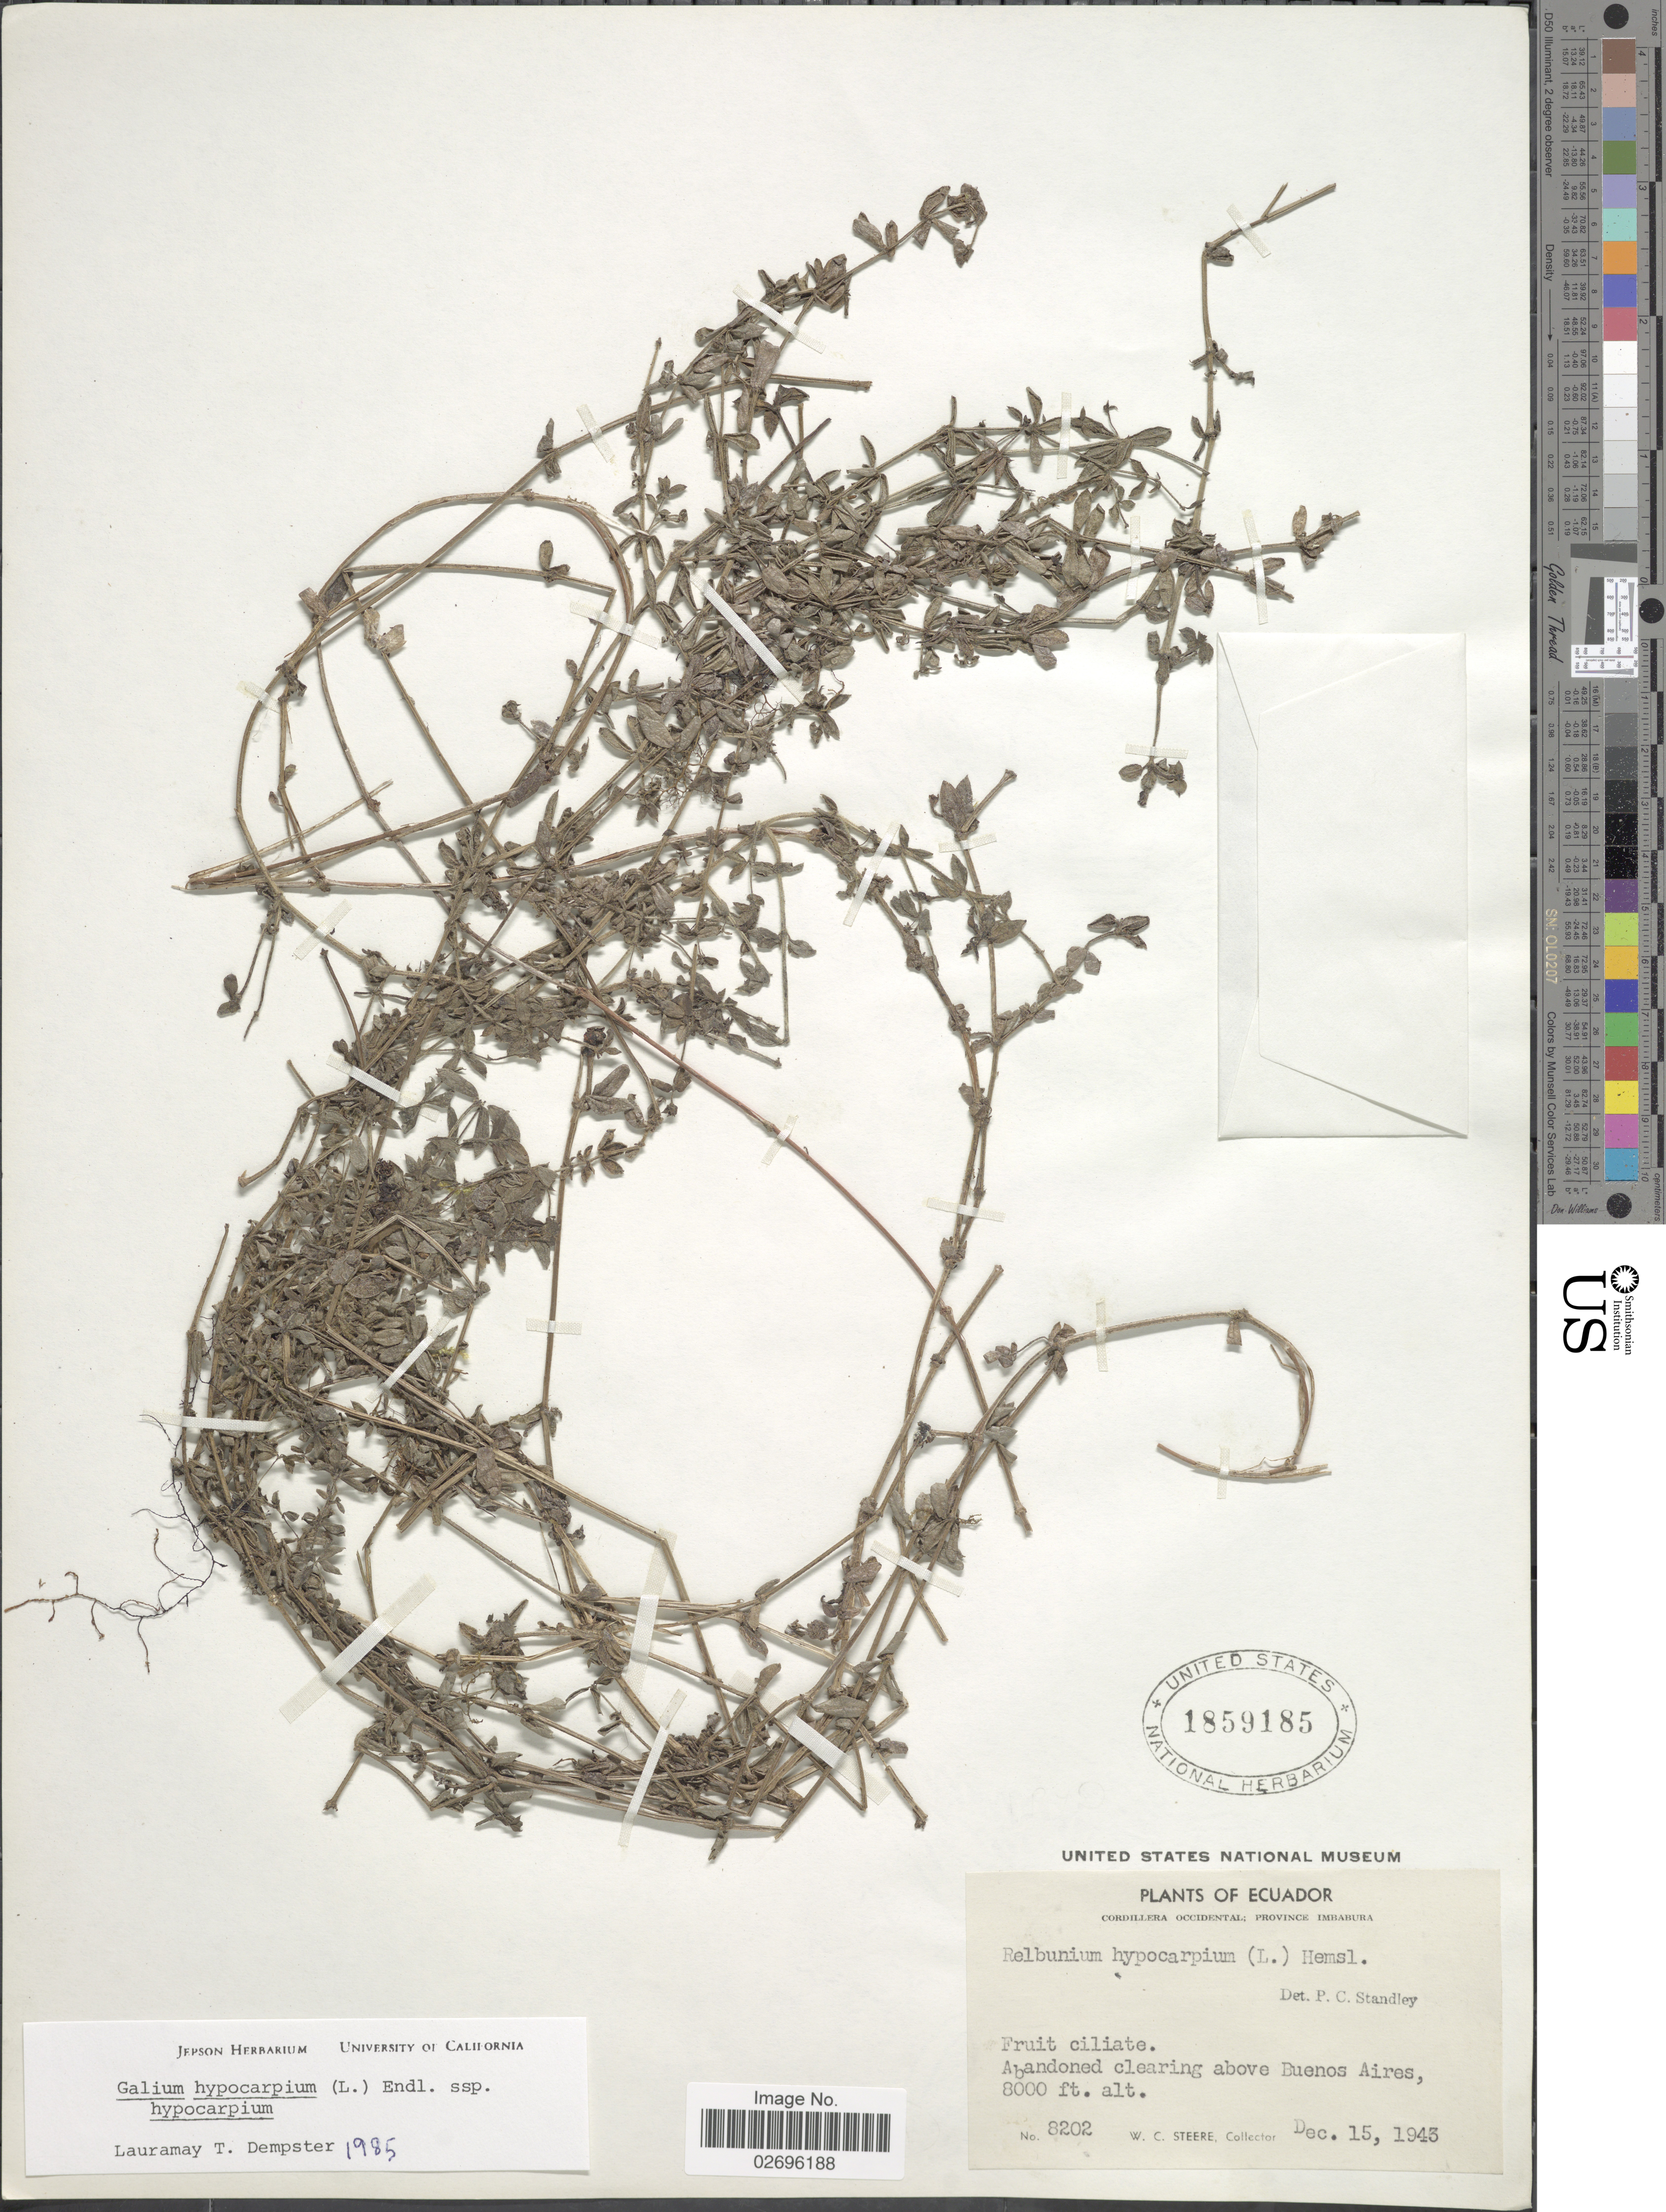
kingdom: Plantae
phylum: Tracheophyta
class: Magnoliopsida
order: Gentianales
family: Rubiaceae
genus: Galium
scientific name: Galium hypocarpium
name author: (L.) Endl. ex Griseb.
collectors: W. C. Steere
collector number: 8202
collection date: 1943-12-15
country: Ecuador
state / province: Imbabura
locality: Cordillera Occidental. Abandoned clearing above Buenos Aires.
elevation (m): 2438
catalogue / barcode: US 1859185